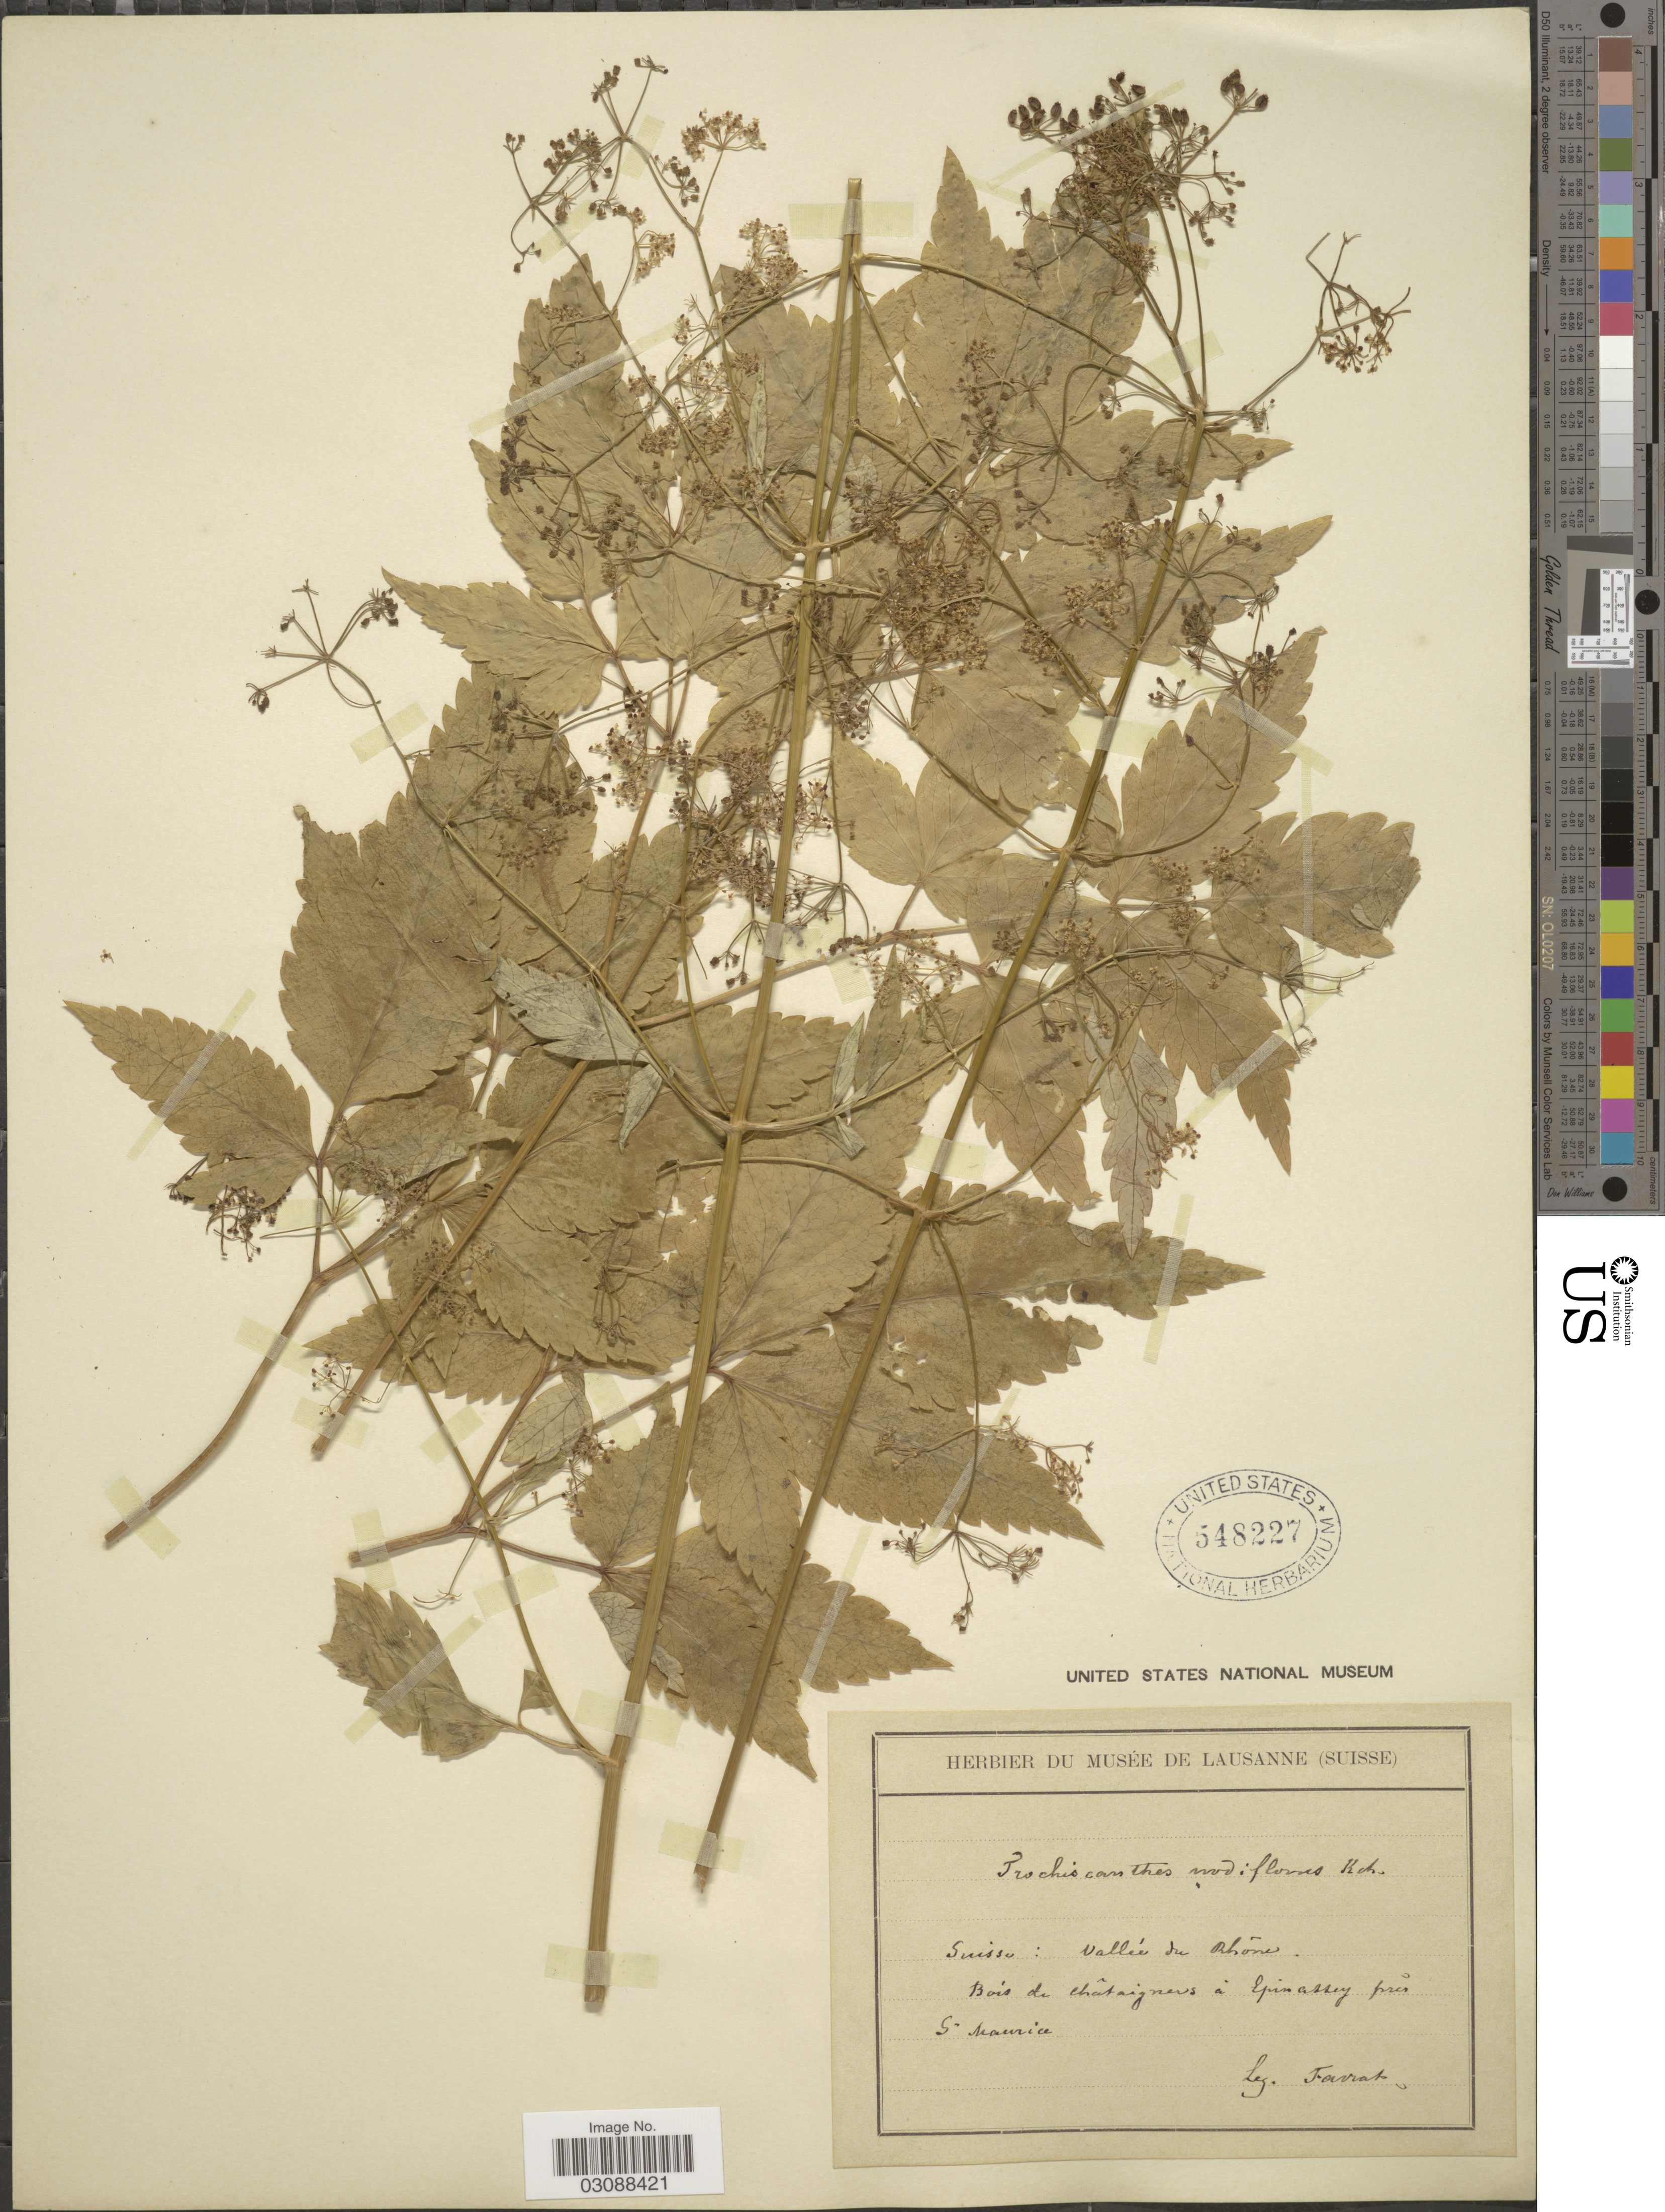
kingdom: Plantae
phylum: Tracheophyta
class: Magnoliopsida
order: Apiales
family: Apiaceae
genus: Trochiscanthes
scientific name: Trochiscanthes nodiflorus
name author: (All.) W.D.J. Koch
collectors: L. Favrat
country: Switzerland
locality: Suisse: vallée du Rhône. Bois de châtaigners à Epinassey près St Maurice.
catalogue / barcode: US 548227